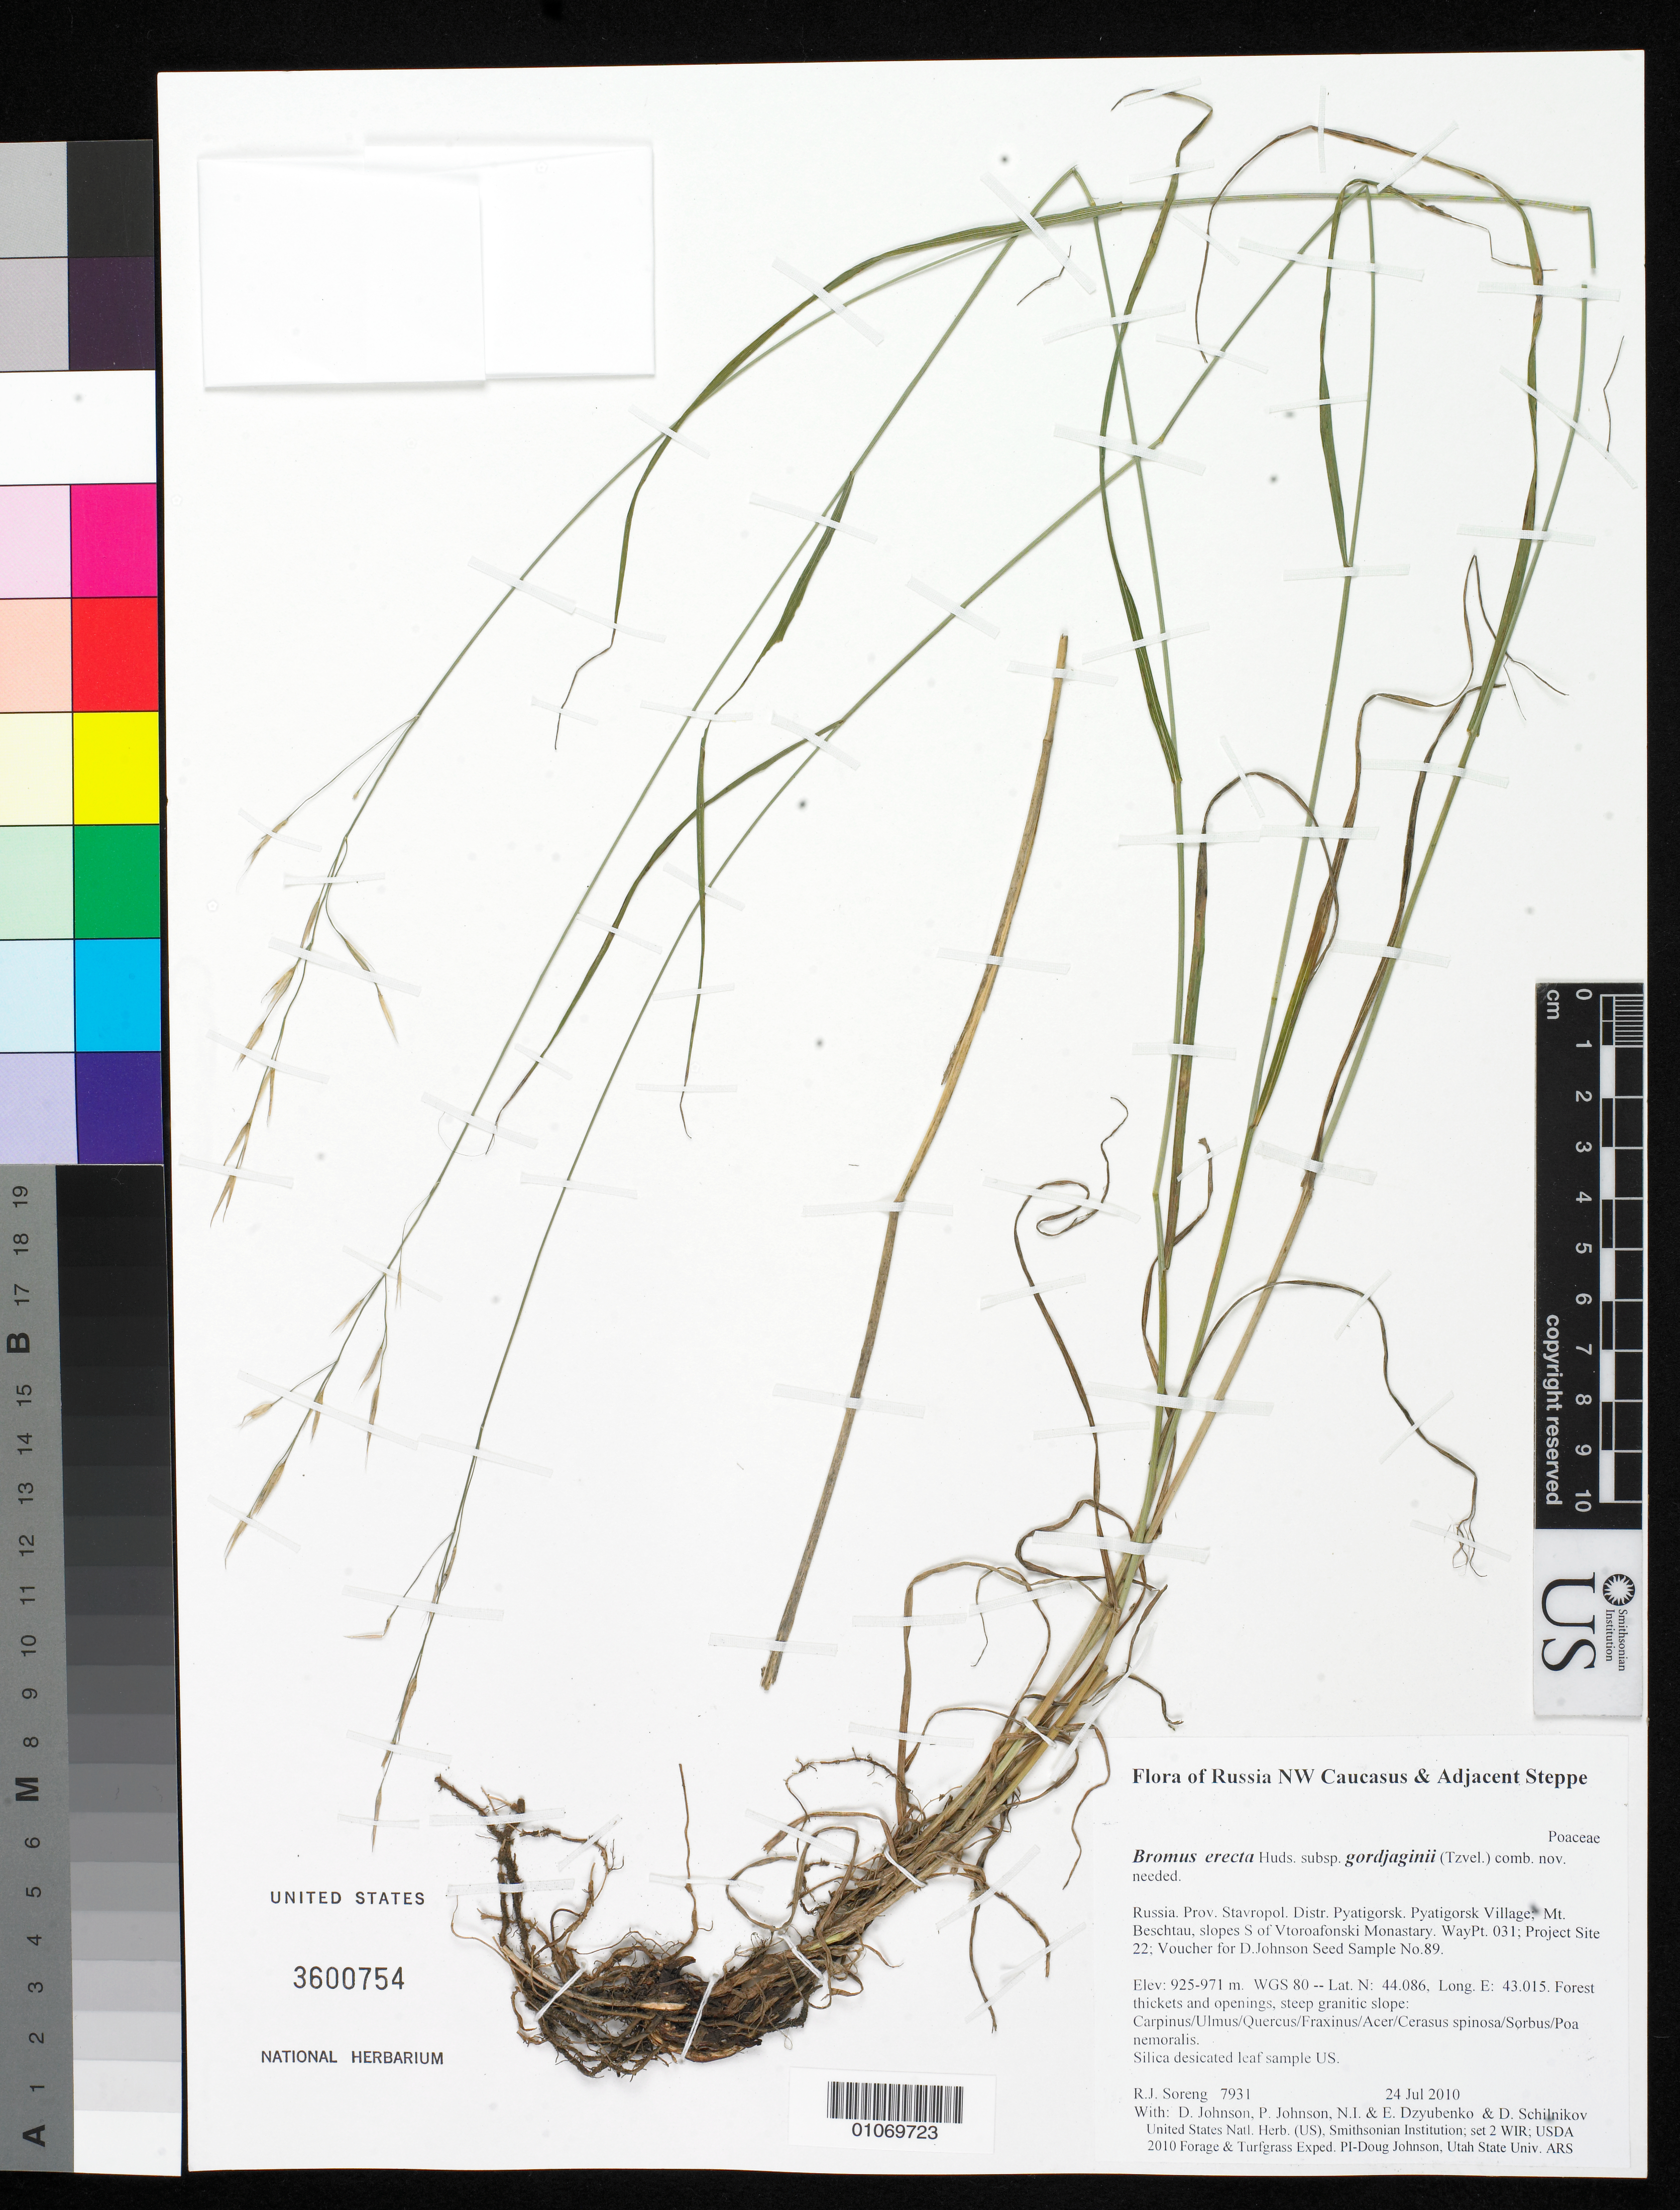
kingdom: Plantae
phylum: Tracheophyta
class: Liliopsida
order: Poales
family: Poaceae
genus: Bromus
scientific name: Bromus erectus subsp. gordjaginii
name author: (Tzvel.) comb. nov.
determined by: Soreng, Robert J., Research Associate (BOT), Smithsonian Institution - National Museum of Natural History (UNITED STATES)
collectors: R. J. Soreng, D. Johnson, P. Johnson, N. Dzyubenko, E. Dzyubenko & D. Schilnikov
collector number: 7931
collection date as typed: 24 Jul 2010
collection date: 2010-07-24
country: Russian Federation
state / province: Stavropol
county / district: Pyatigorsk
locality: Pyatigorsk Village; Mt. Beschtau, slopes S of Vtoroafonski Monastary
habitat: Forest thickets and openings, steep granitic slope: Carpinus/Ulmus/Quercus/Fraxinus/Acer/Cerasus spinosa/Sorbus/Poa nemoralis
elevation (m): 925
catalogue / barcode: US 3600754